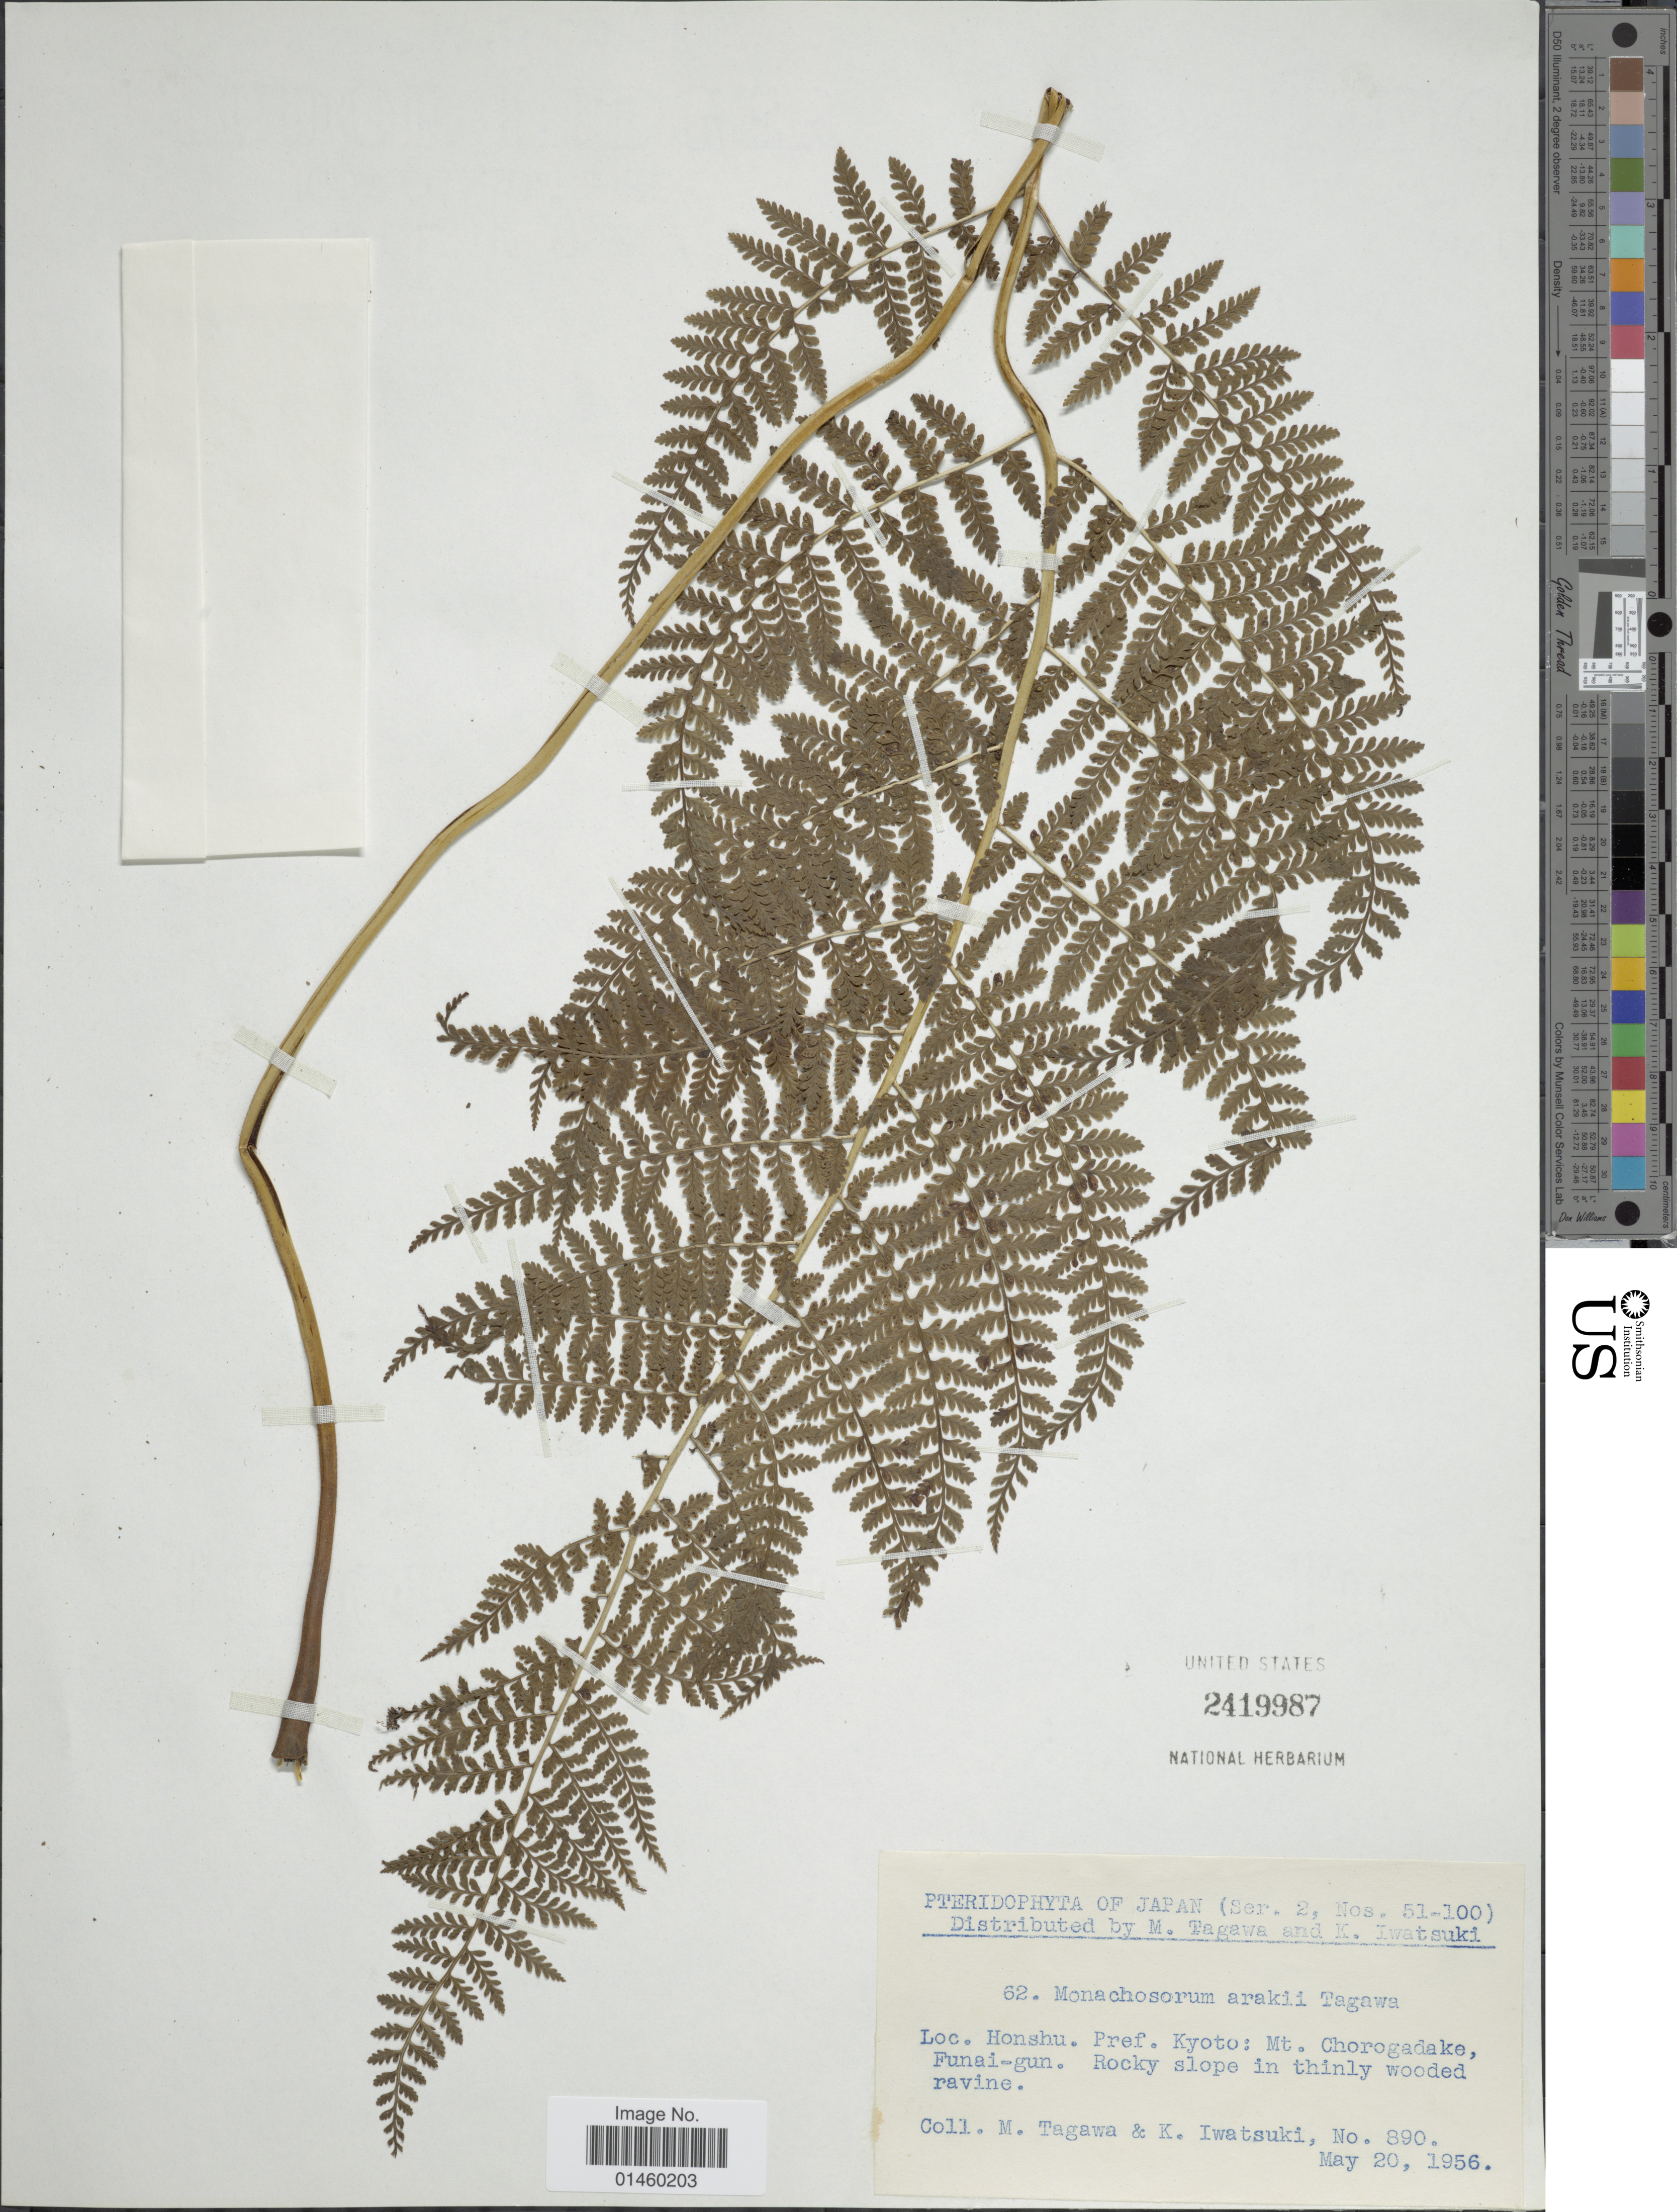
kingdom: Plantae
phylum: Tracheophyta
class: Polypodiopsida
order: Polypodiales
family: Dennstaedtiaceae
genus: Monachosorum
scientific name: Monachosorum arakii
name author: Tagawa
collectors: M. Tagawa & K. Iwatsuki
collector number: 890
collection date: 1956-05-20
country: Japan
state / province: Kyoto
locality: Honshu. Pref. Kyoto: Mt. Chorogadake, Funai-gun.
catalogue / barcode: US 2419987